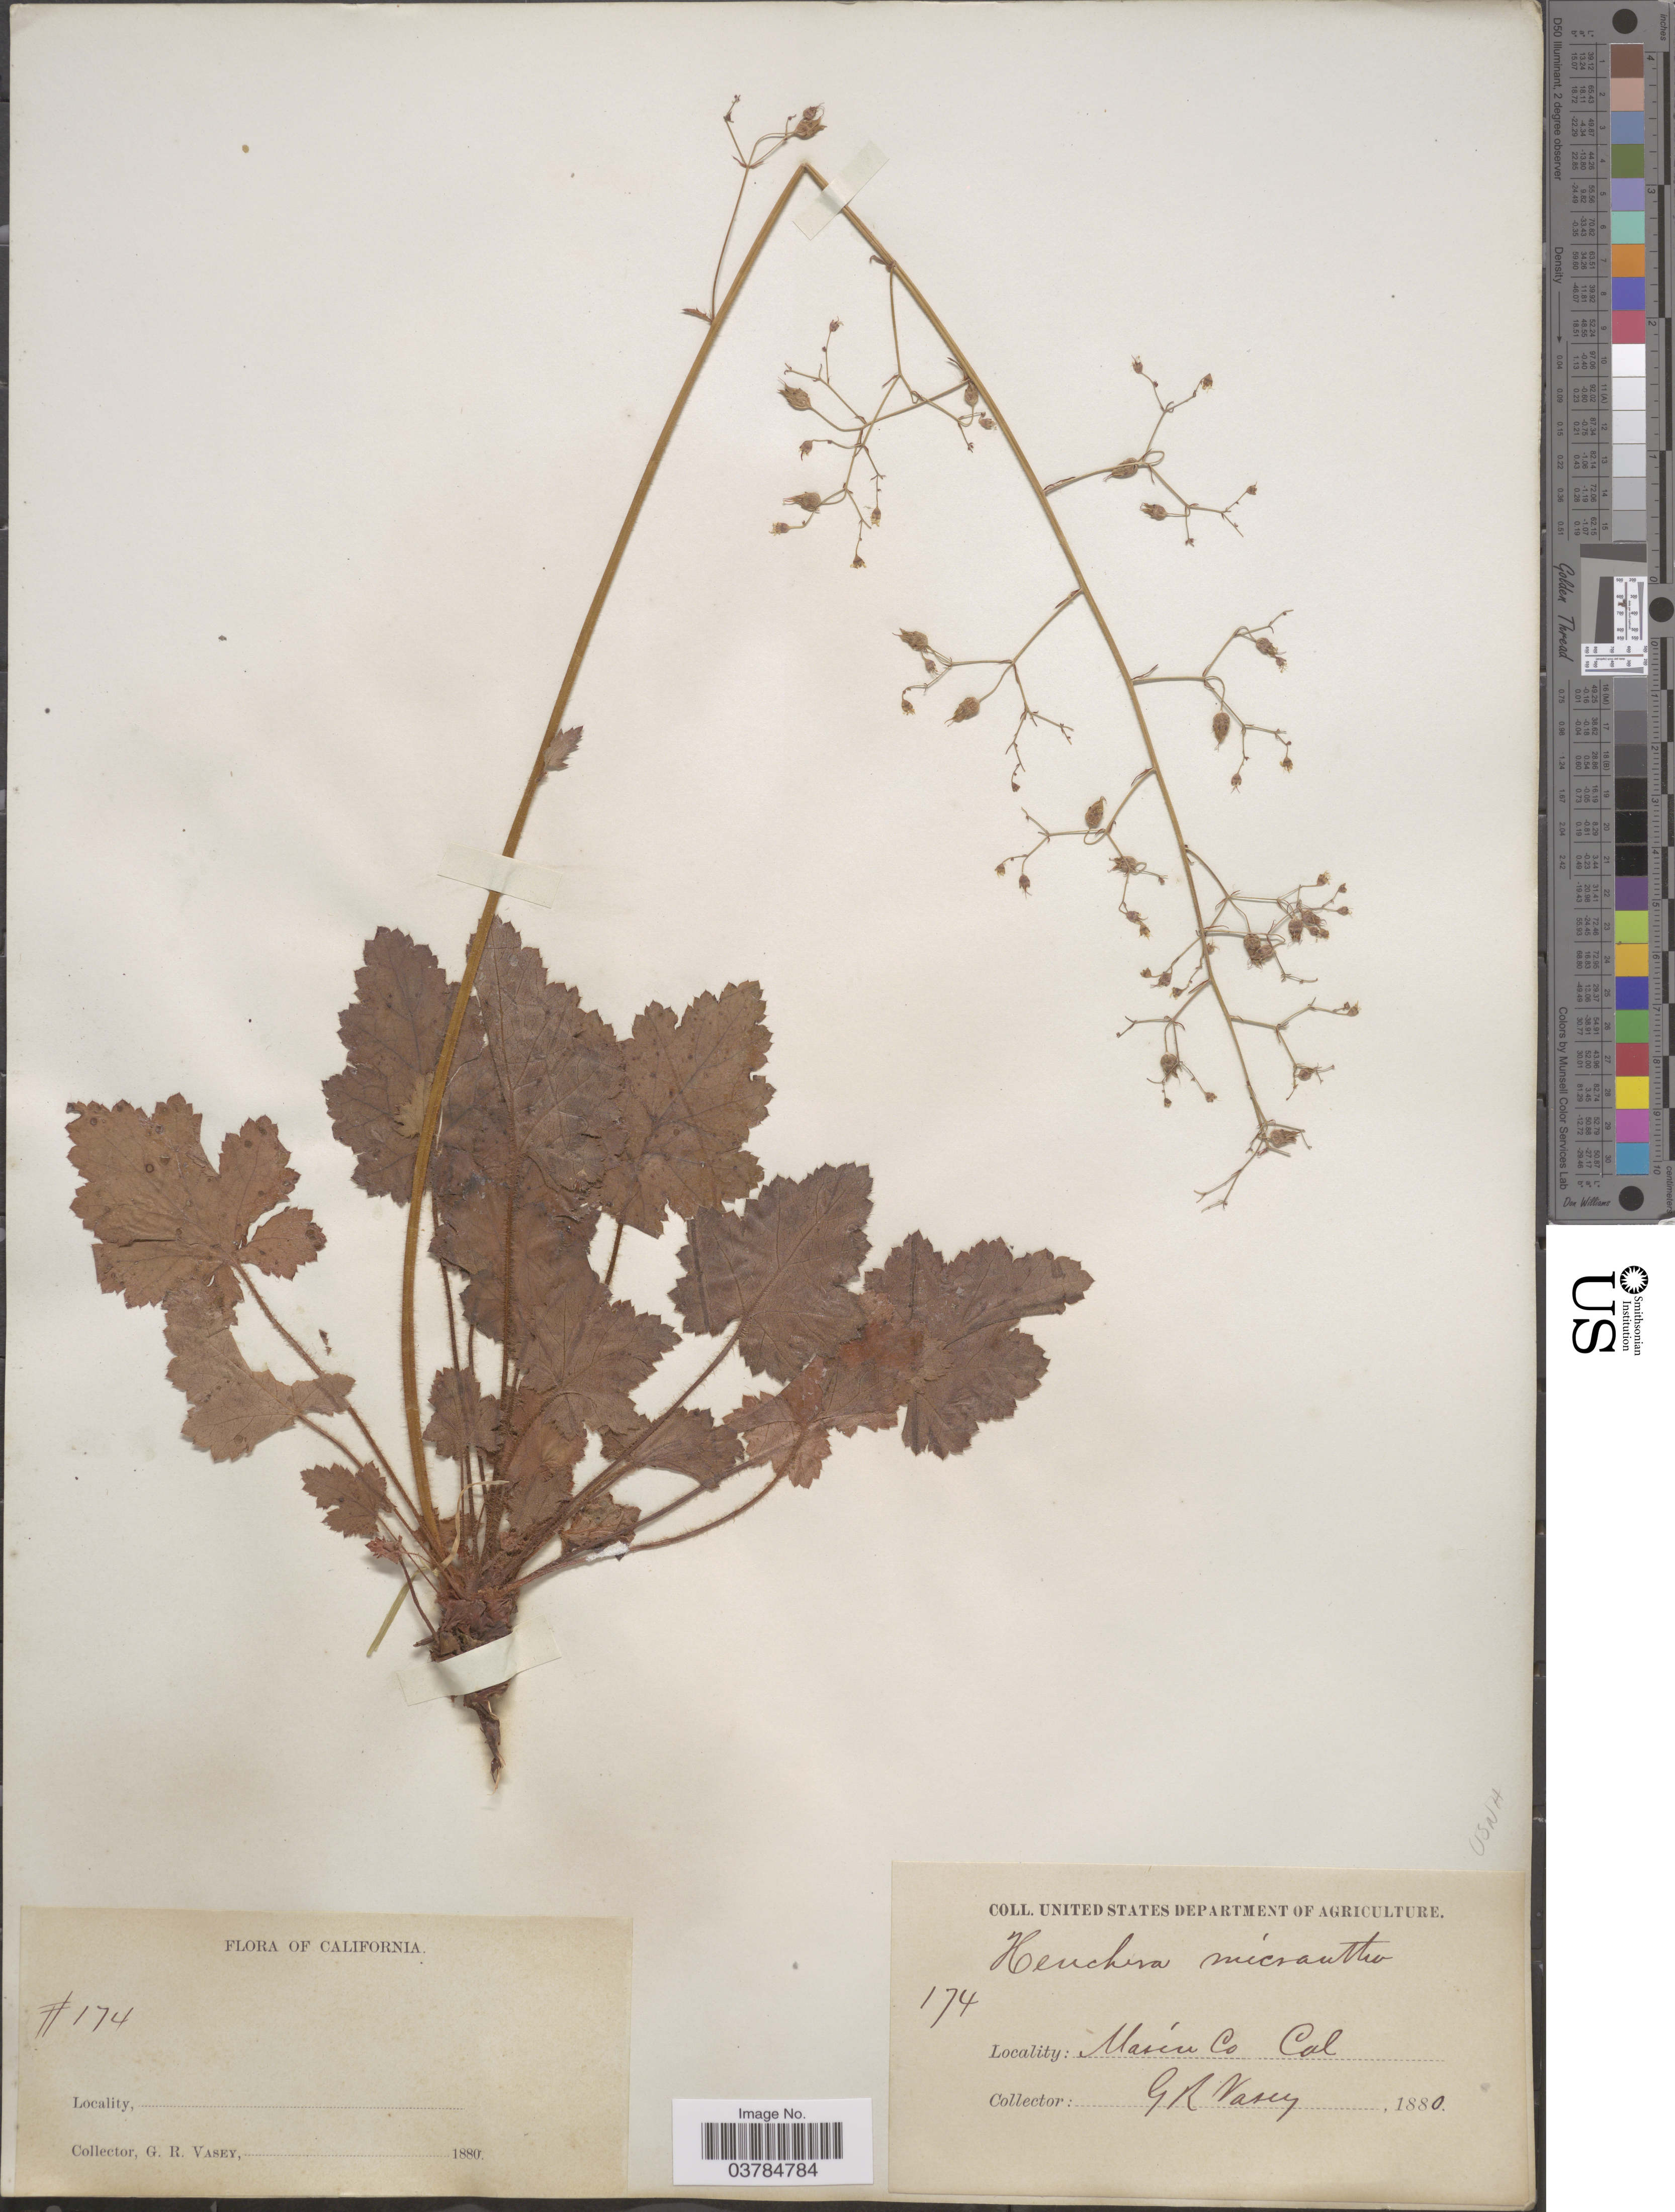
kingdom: Plantae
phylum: Tracheophyta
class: Magnoliopsida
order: Saxifragales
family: Saxifragaceae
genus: Heuchera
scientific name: Heuchera micrantha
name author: Douglas ex Lindl.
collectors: G. R. Vasey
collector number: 1704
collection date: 1880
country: United States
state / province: California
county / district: Marin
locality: Marin Co.